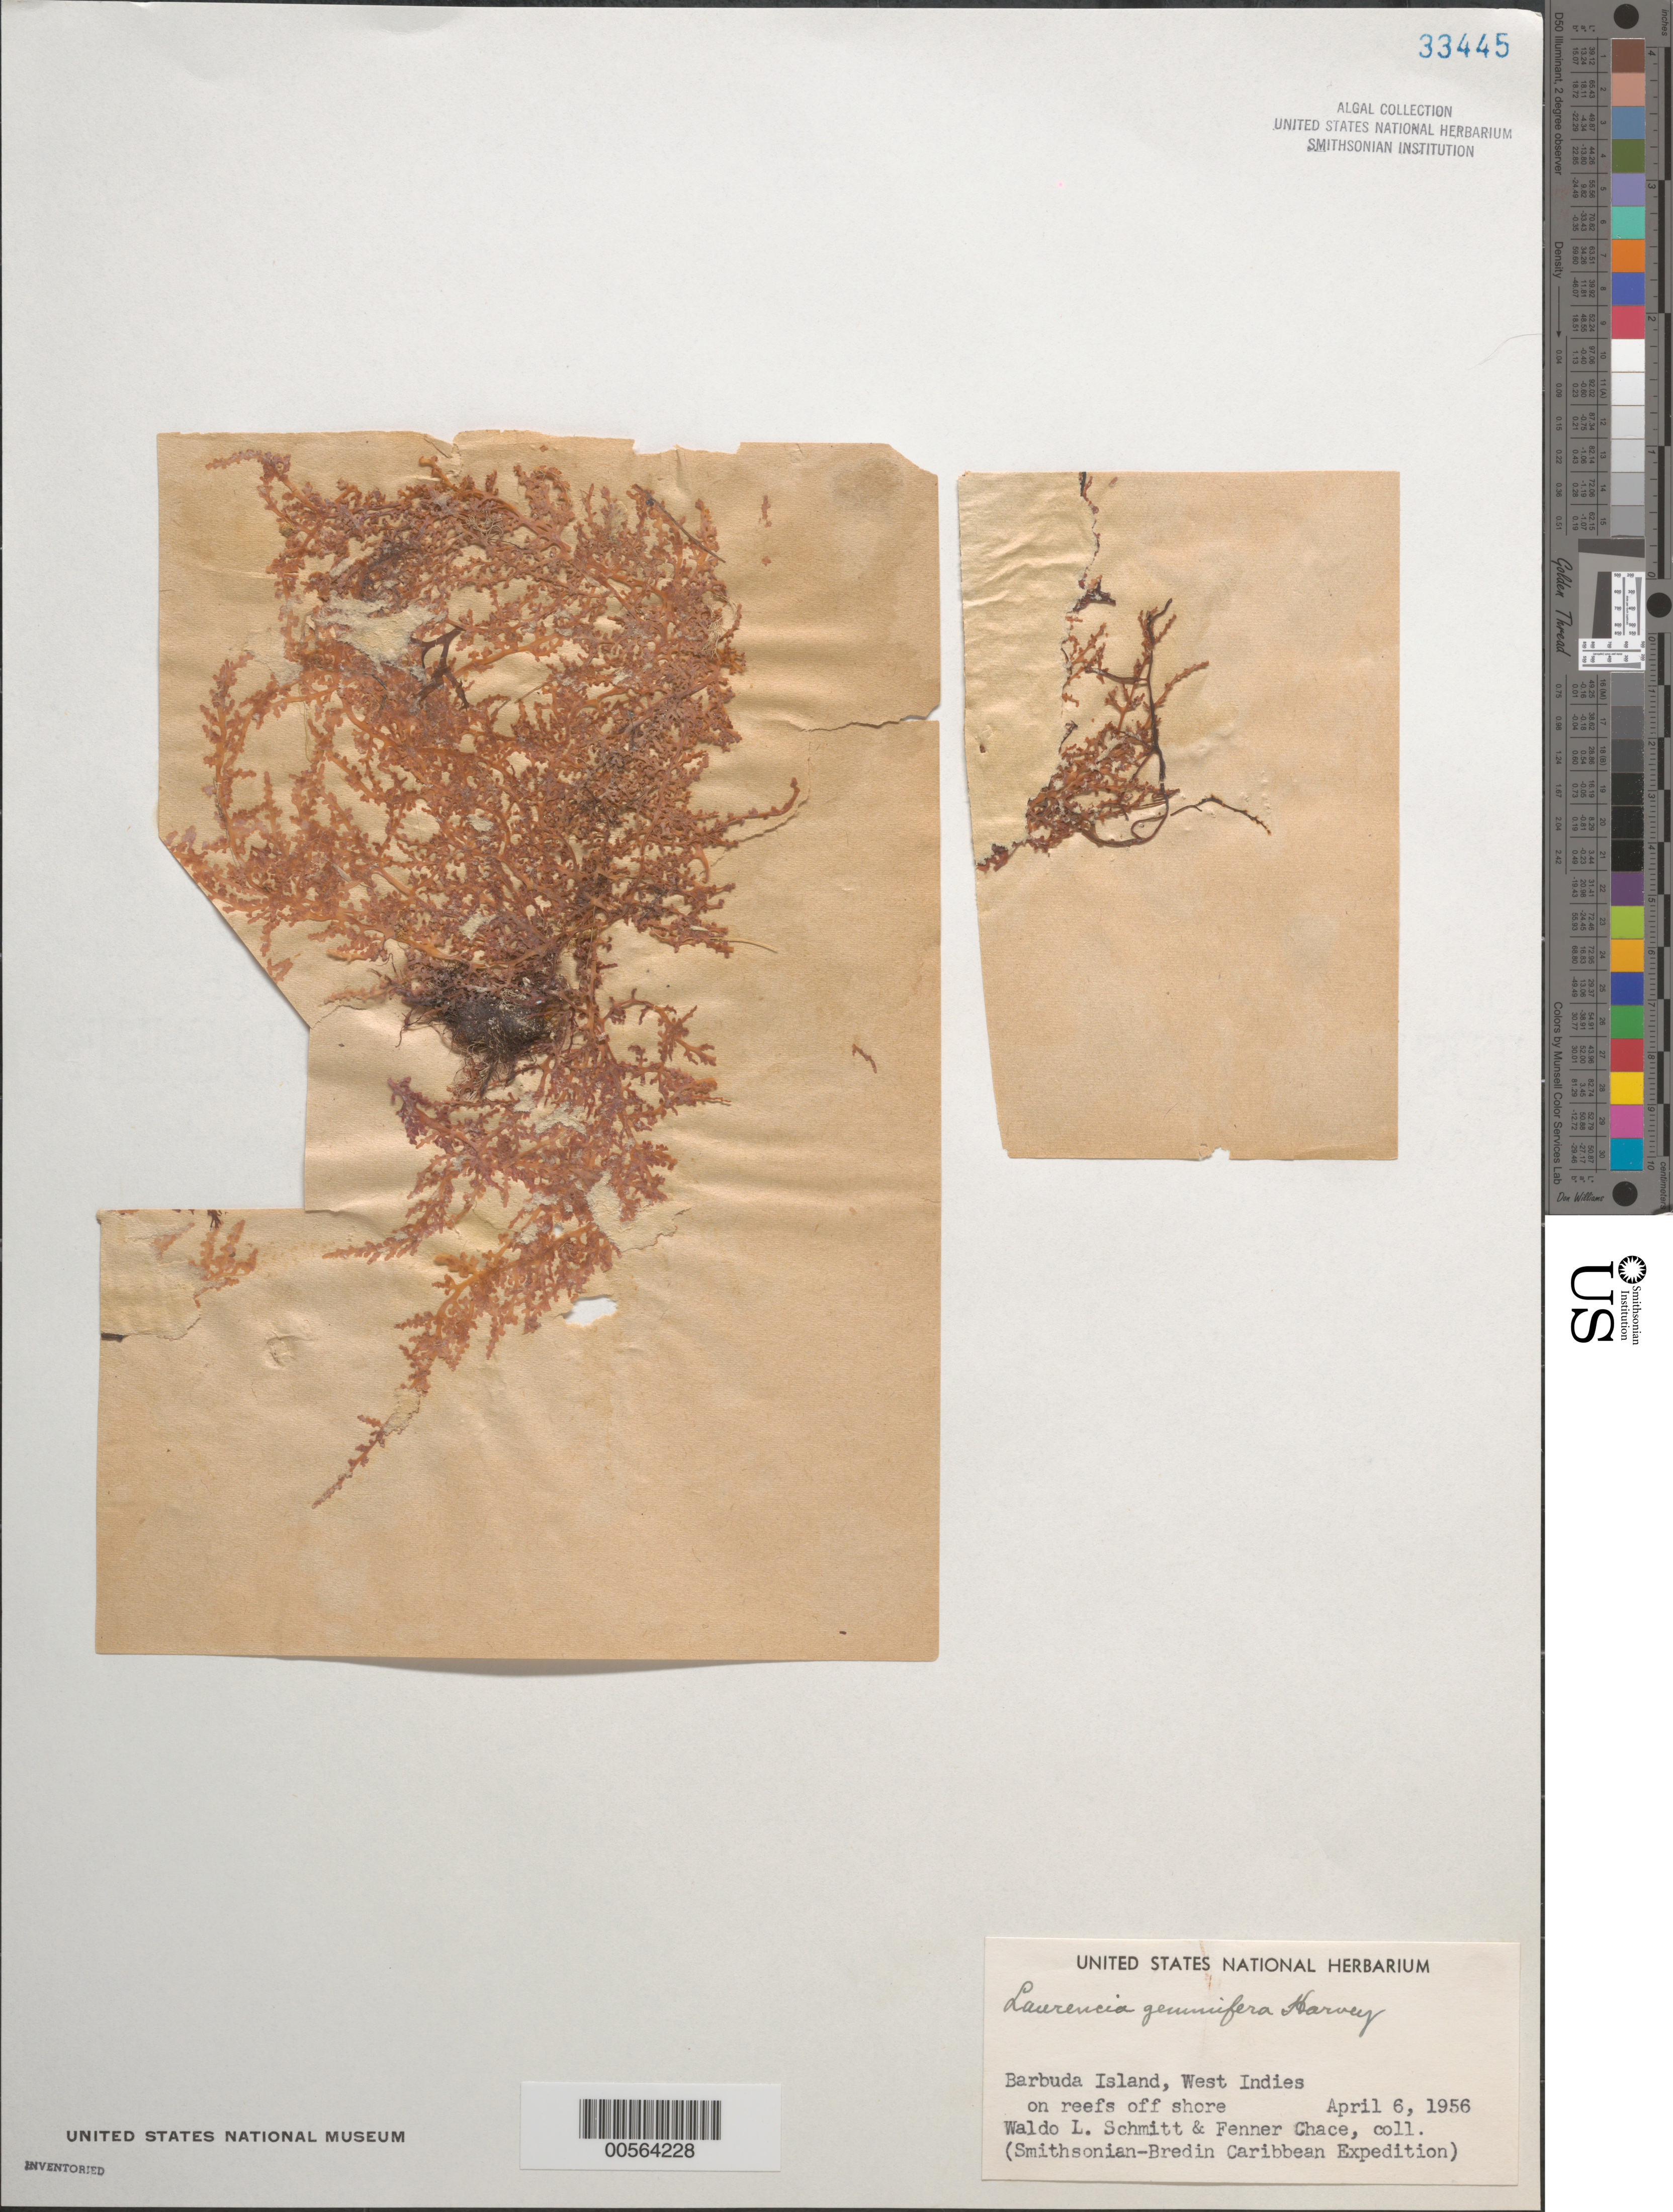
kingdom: Plantae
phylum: Rhodophyta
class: Florideophyceae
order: Ceramiales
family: Rhodomelaceae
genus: Yuzurua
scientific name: Yuzurua poiteaui var. gemmifera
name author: (Harvey) M.J. Wynne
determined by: Algae name updating Project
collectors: W. L. Schmitt & F. Chace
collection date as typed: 06 Apr 1956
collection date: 1956-04-06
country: Antigua and Barbuda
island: Barbuda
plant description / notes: Smithsonian-Bredin Caribbean Expedition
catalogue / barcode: US 33445